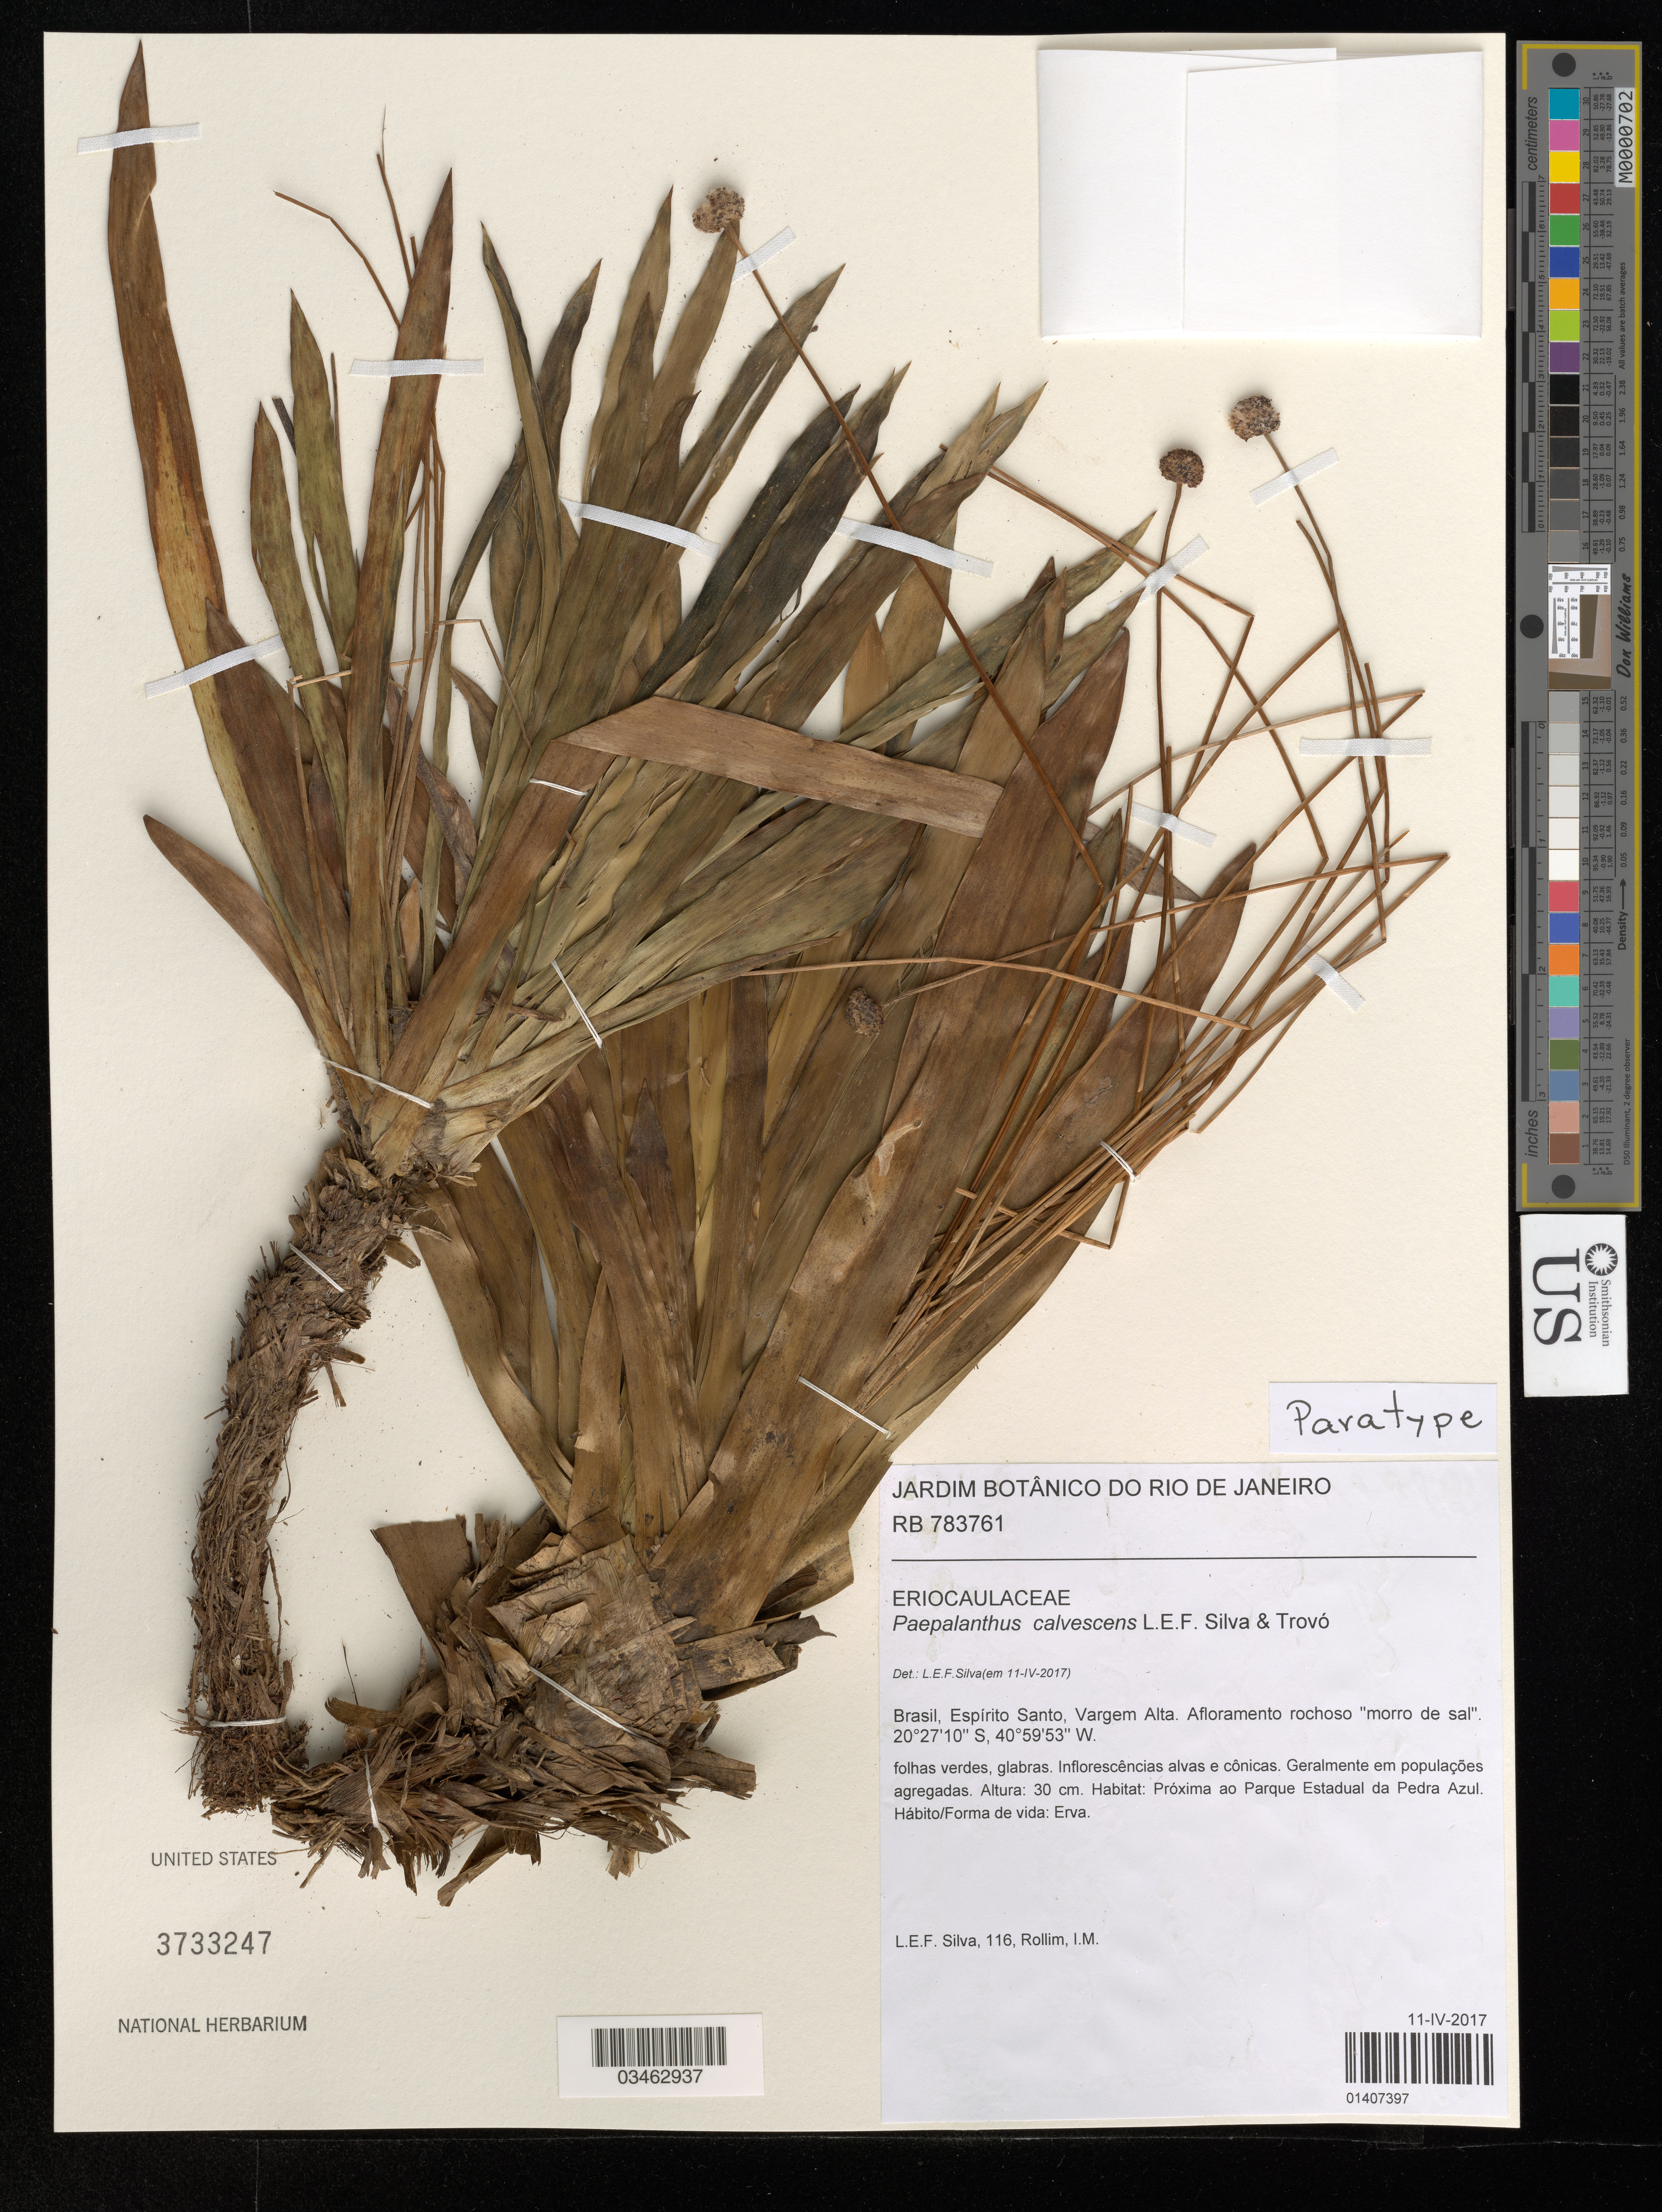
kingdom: Plantae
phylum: Tracheophyta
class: Liliopsida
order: Poales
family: Eriocaulaceae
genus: Paepalanthus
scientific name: Paepalanthus calvescens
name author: L. E. F. Silva & Trovó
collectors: L. da Silva & I. Rollim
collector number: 116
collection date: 2017-04-11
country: Brazil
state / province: Espirito Santo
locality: Vargem Alta. Afloramento rochoso "morro de sal".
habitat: Proxima ao Parque Estadual da Pedra Azul.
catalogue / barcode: US 3733247